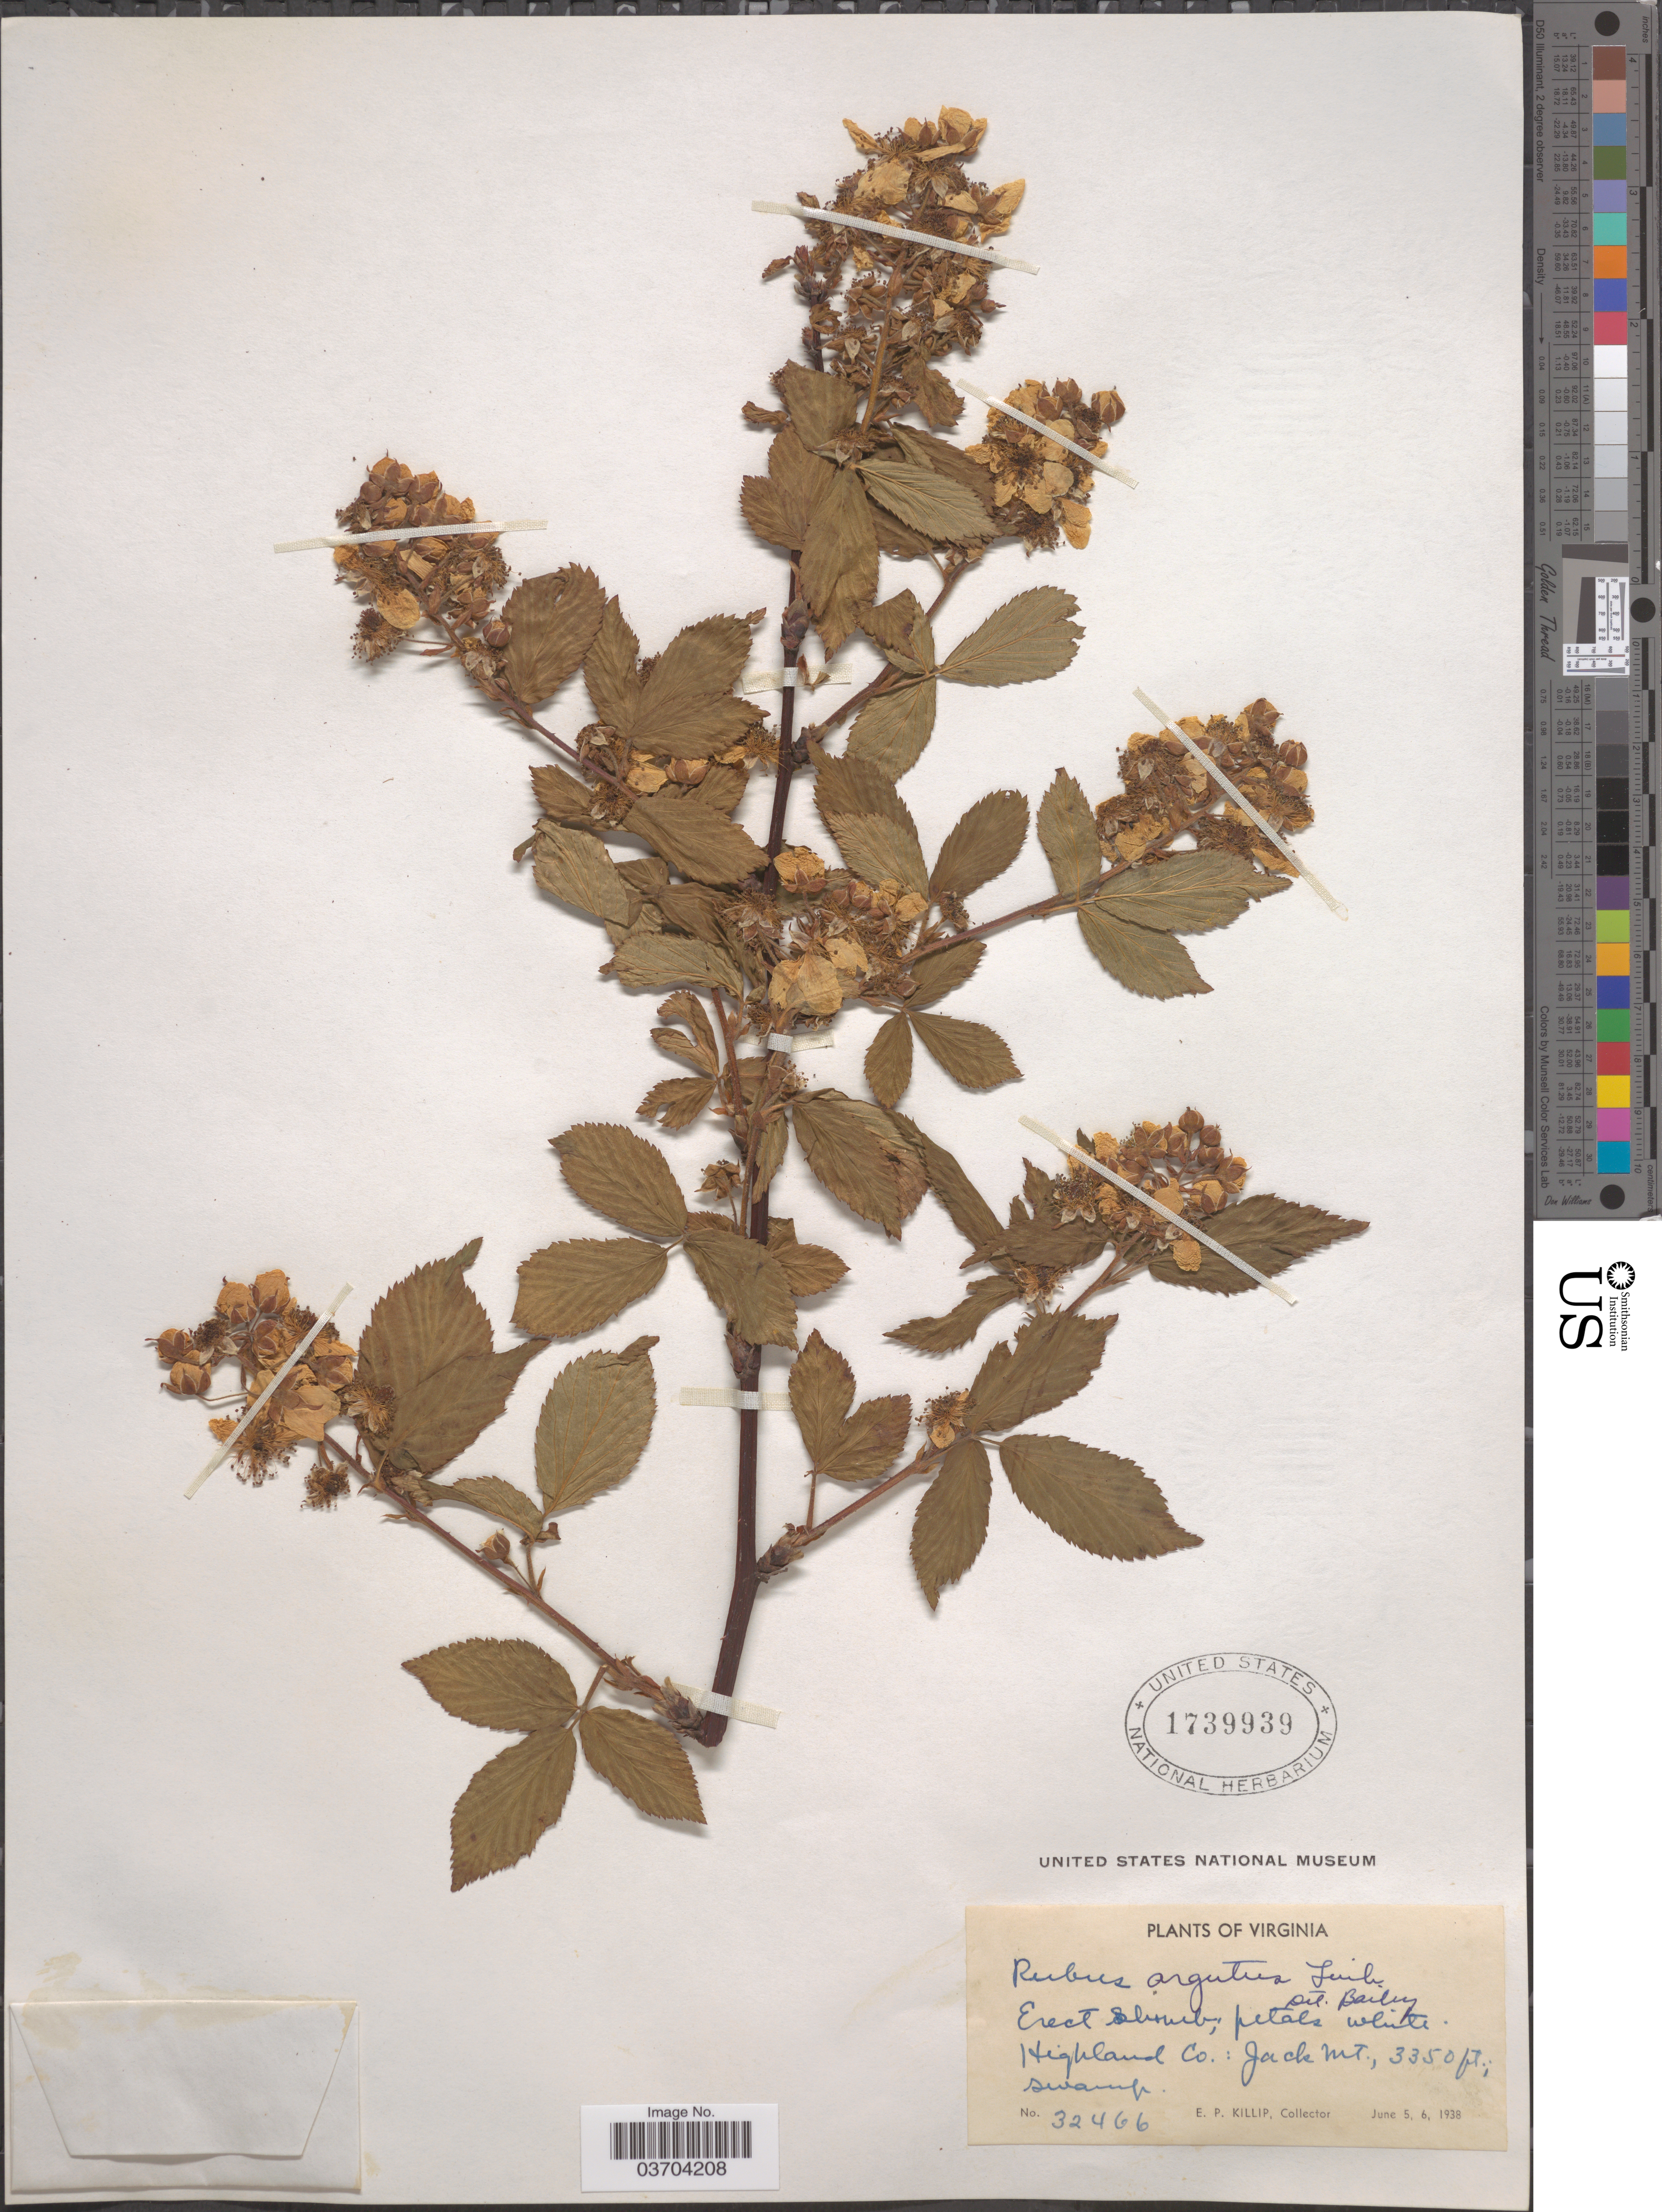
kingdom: Plantae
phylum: Tracheophyta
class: Magnoliopsida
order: Rosales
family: Rosaceae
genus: Rubus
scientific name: Rubus argutus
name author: Link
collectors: E. P. Killip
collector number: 32466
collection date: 1938-06-05/1938-06-06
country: United States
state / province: Virginia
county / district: Highland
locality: Jack Mt.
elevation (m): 1021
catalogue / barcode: US 1739939